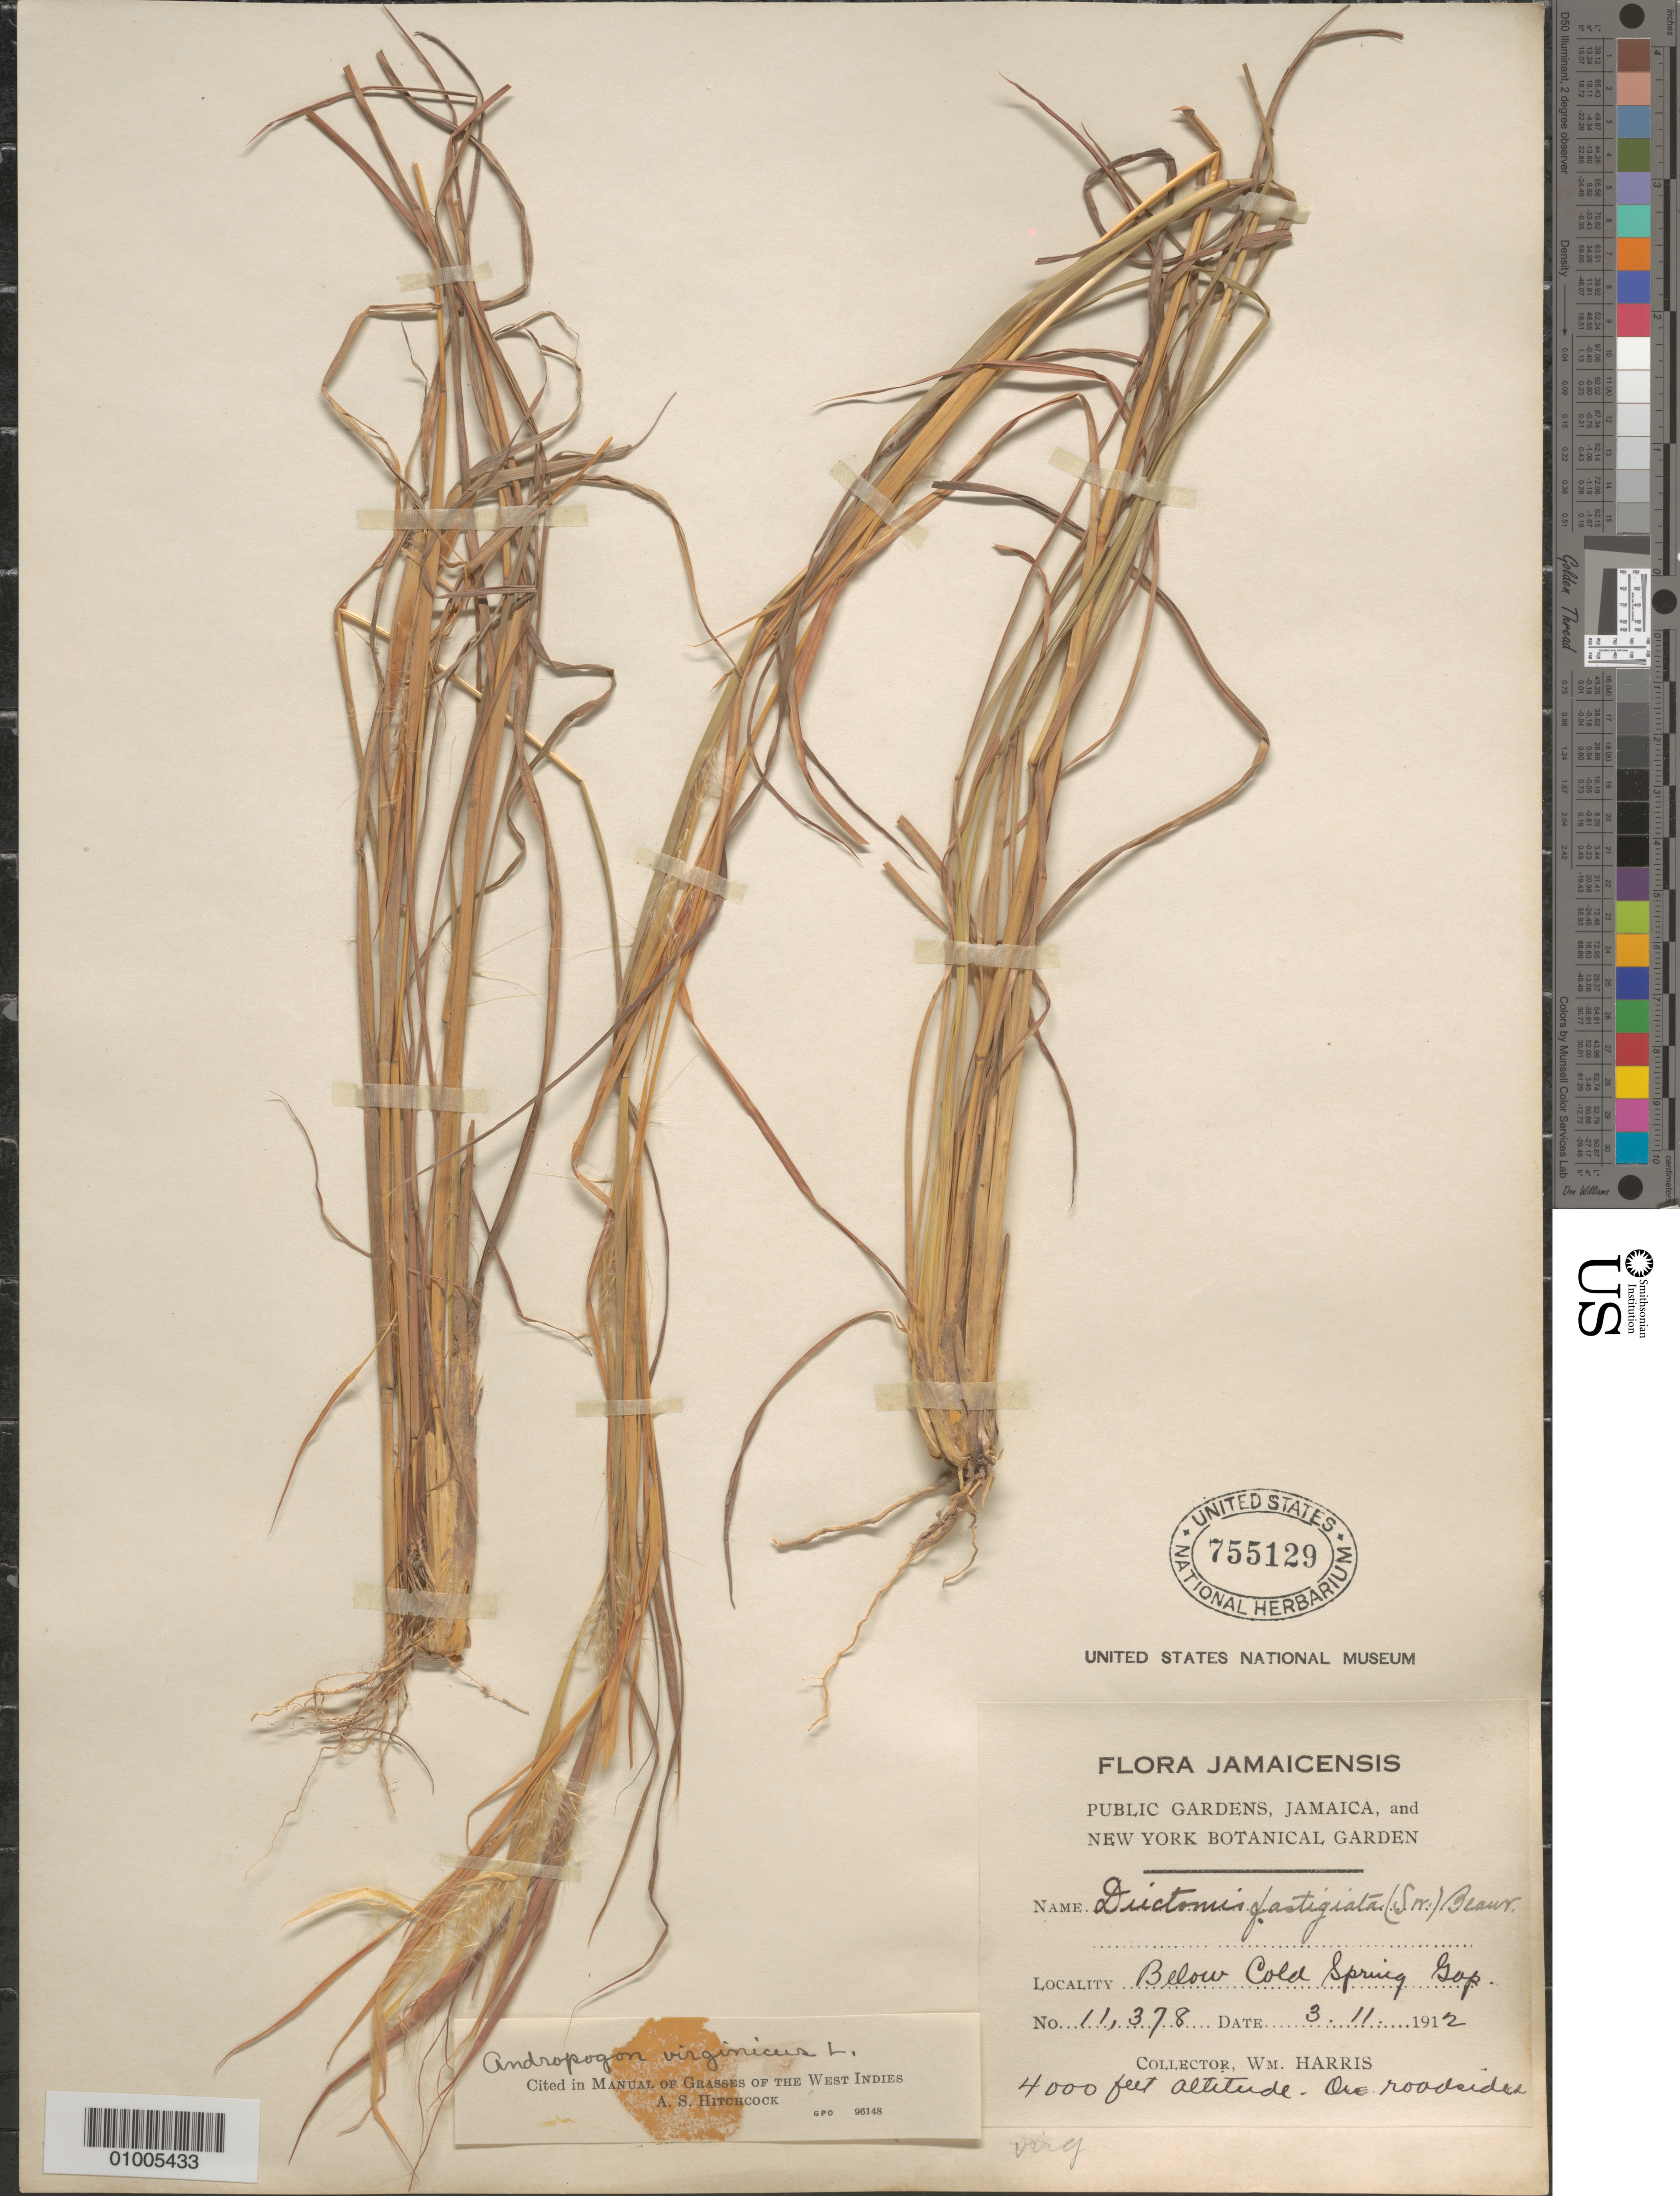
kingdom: Plantae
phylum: Tracheophyta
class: Liliopsida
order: Poales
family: Poaceae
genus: Andropogon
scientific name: Andropogon virginicus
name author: L.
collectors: W. H. Harris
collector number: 11378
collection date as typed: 03 Nov 1912 or 11 Mar 1912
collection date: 1912-03-11 or 1912-11-03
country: Jamaica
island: Jamaica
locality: Below Cold Spring Gap. On roadside.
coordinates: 0 N, 0 E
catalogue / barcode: US 755129